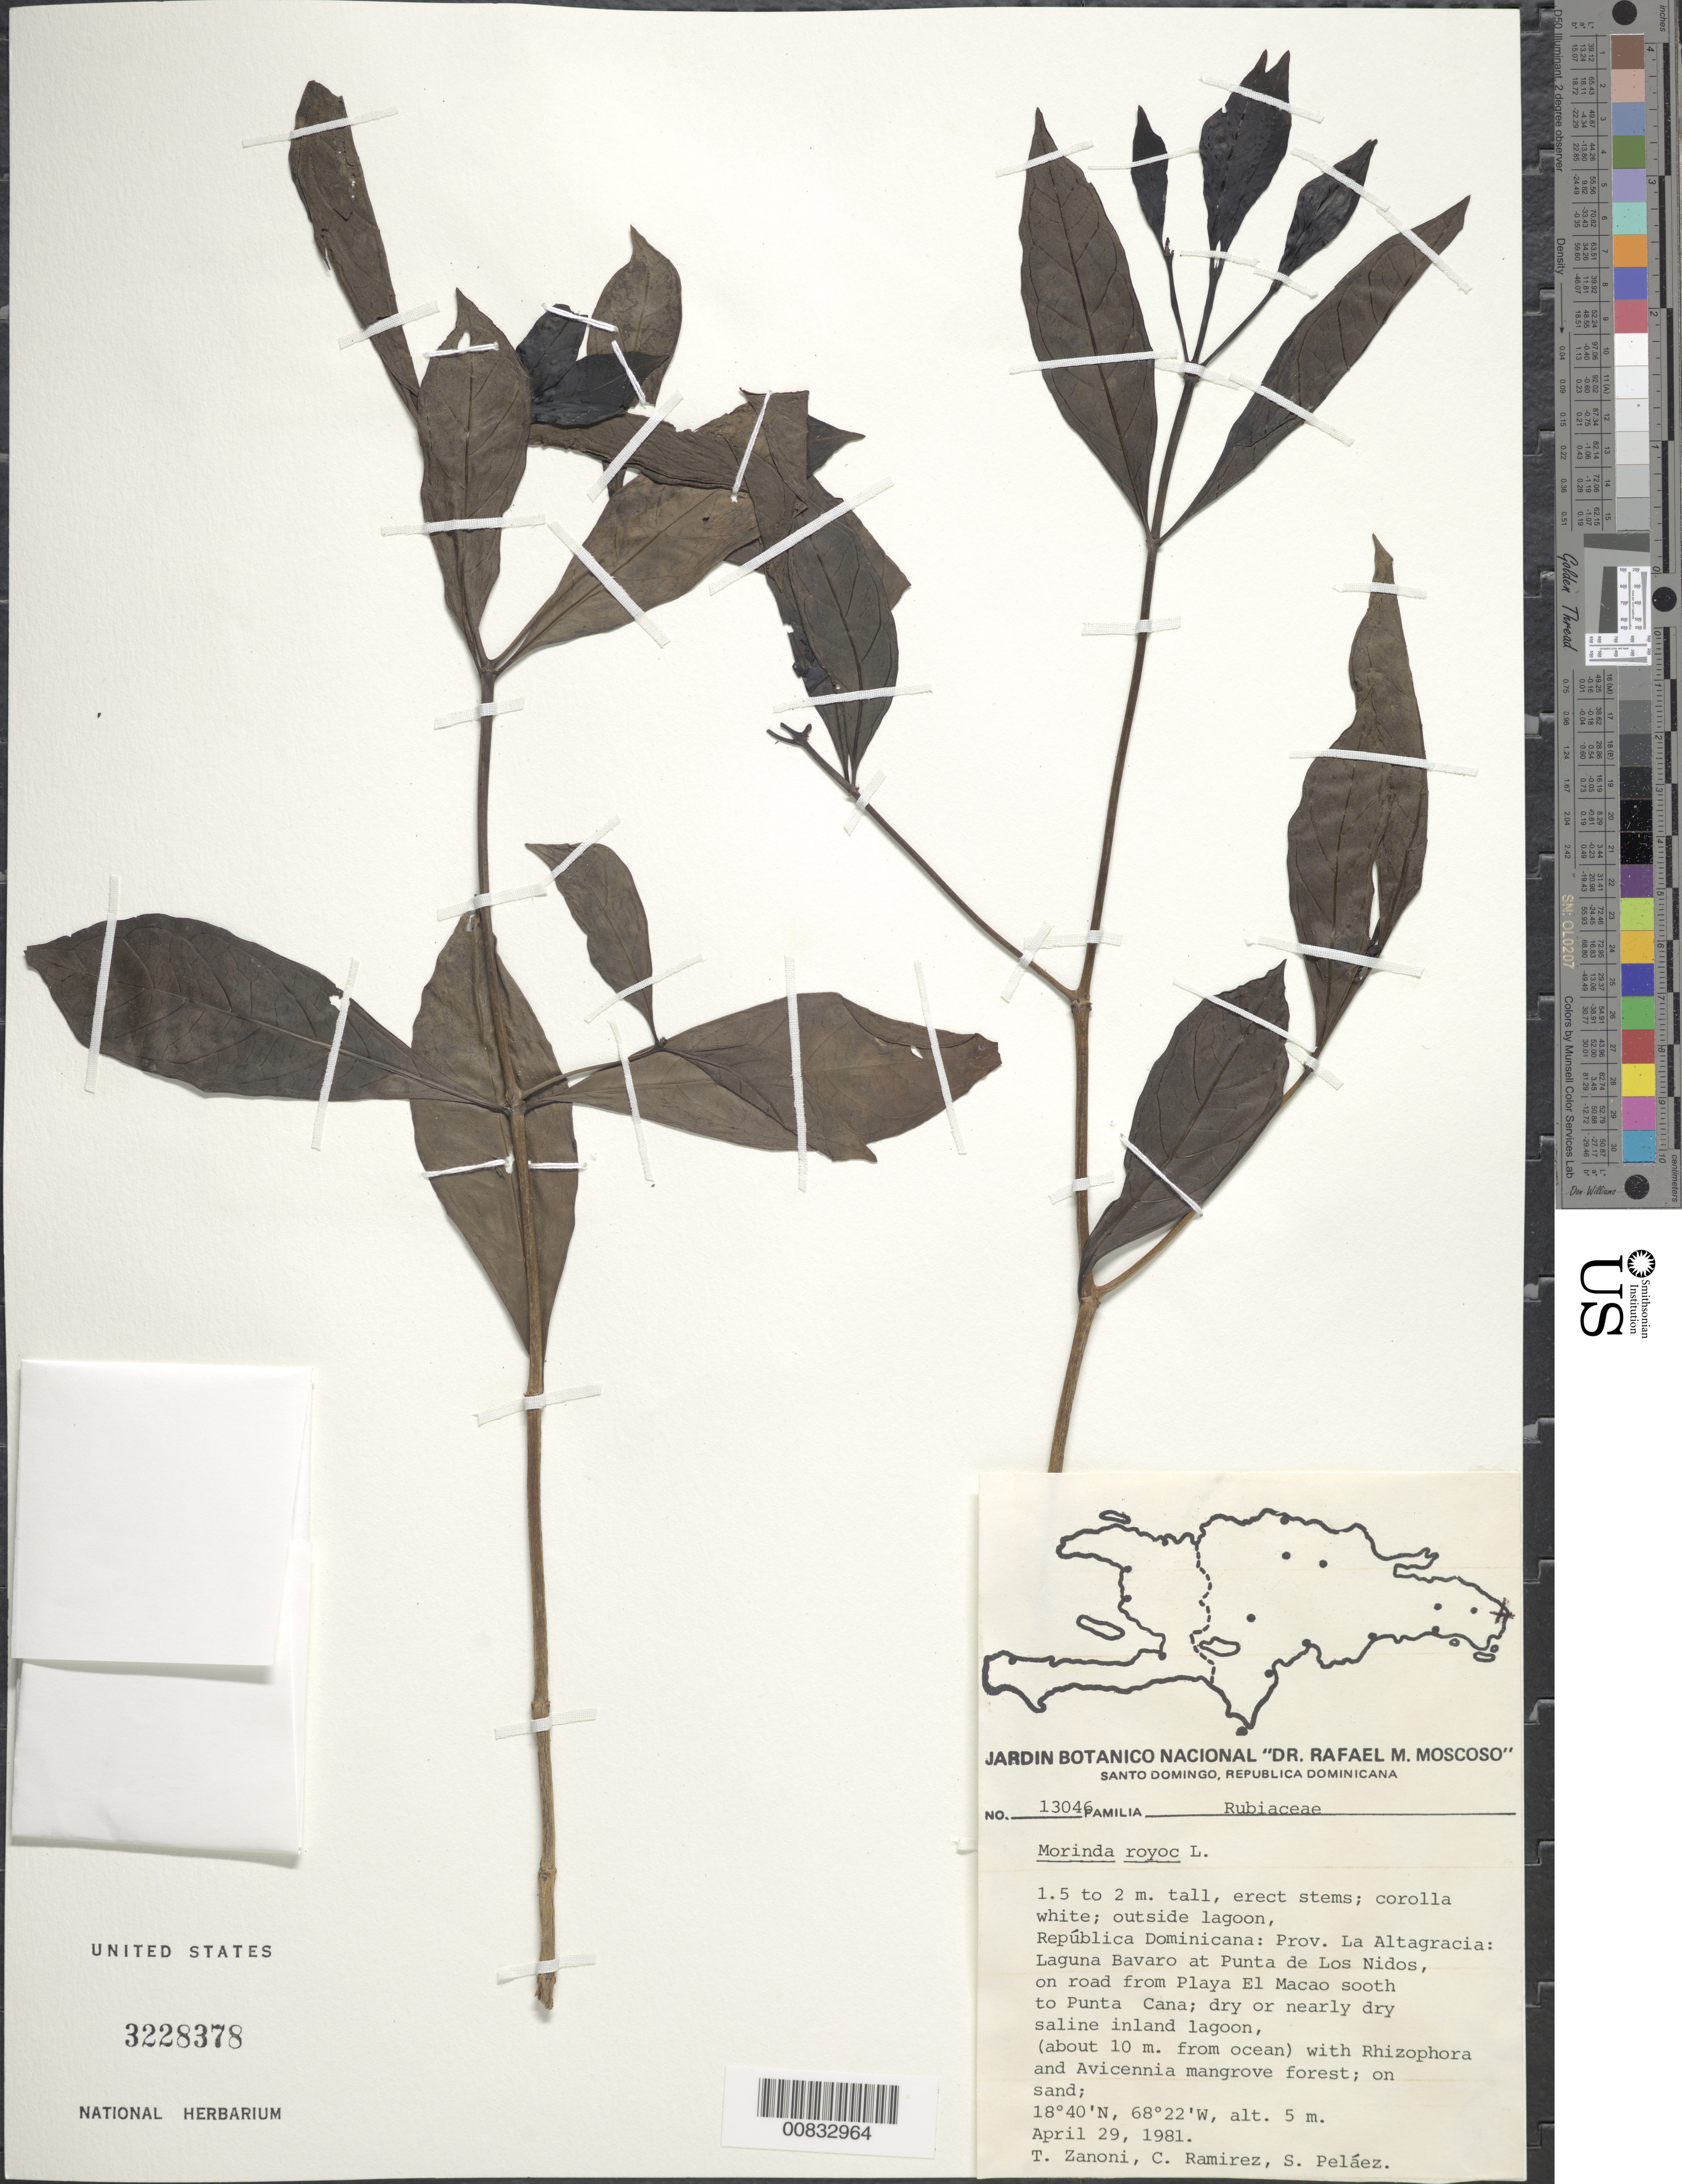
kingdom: Plantae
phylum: Tracheophyta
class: Magnoliopsida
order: Gentianales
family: Rubiaceae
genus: Morinda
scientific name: Morinda royoc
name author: L.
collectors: T. A. Zanoni, C. Ramirez & S. Pelaez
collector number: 13046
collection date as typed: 29 Apr 1981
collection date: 1981-04-29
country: Dominican Republic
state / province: La Altagracia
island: Hispaniola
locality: Laguna Bavaro at Punta de Los Nidos, on road from Playa El Macao, south to Punta Cana, about 10 m from ocean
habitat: On sand outside dry or nearly dry saline inland lagoon with Rhizophora and Avicennia mangrove forest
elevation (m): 5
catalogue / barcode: US 3228378